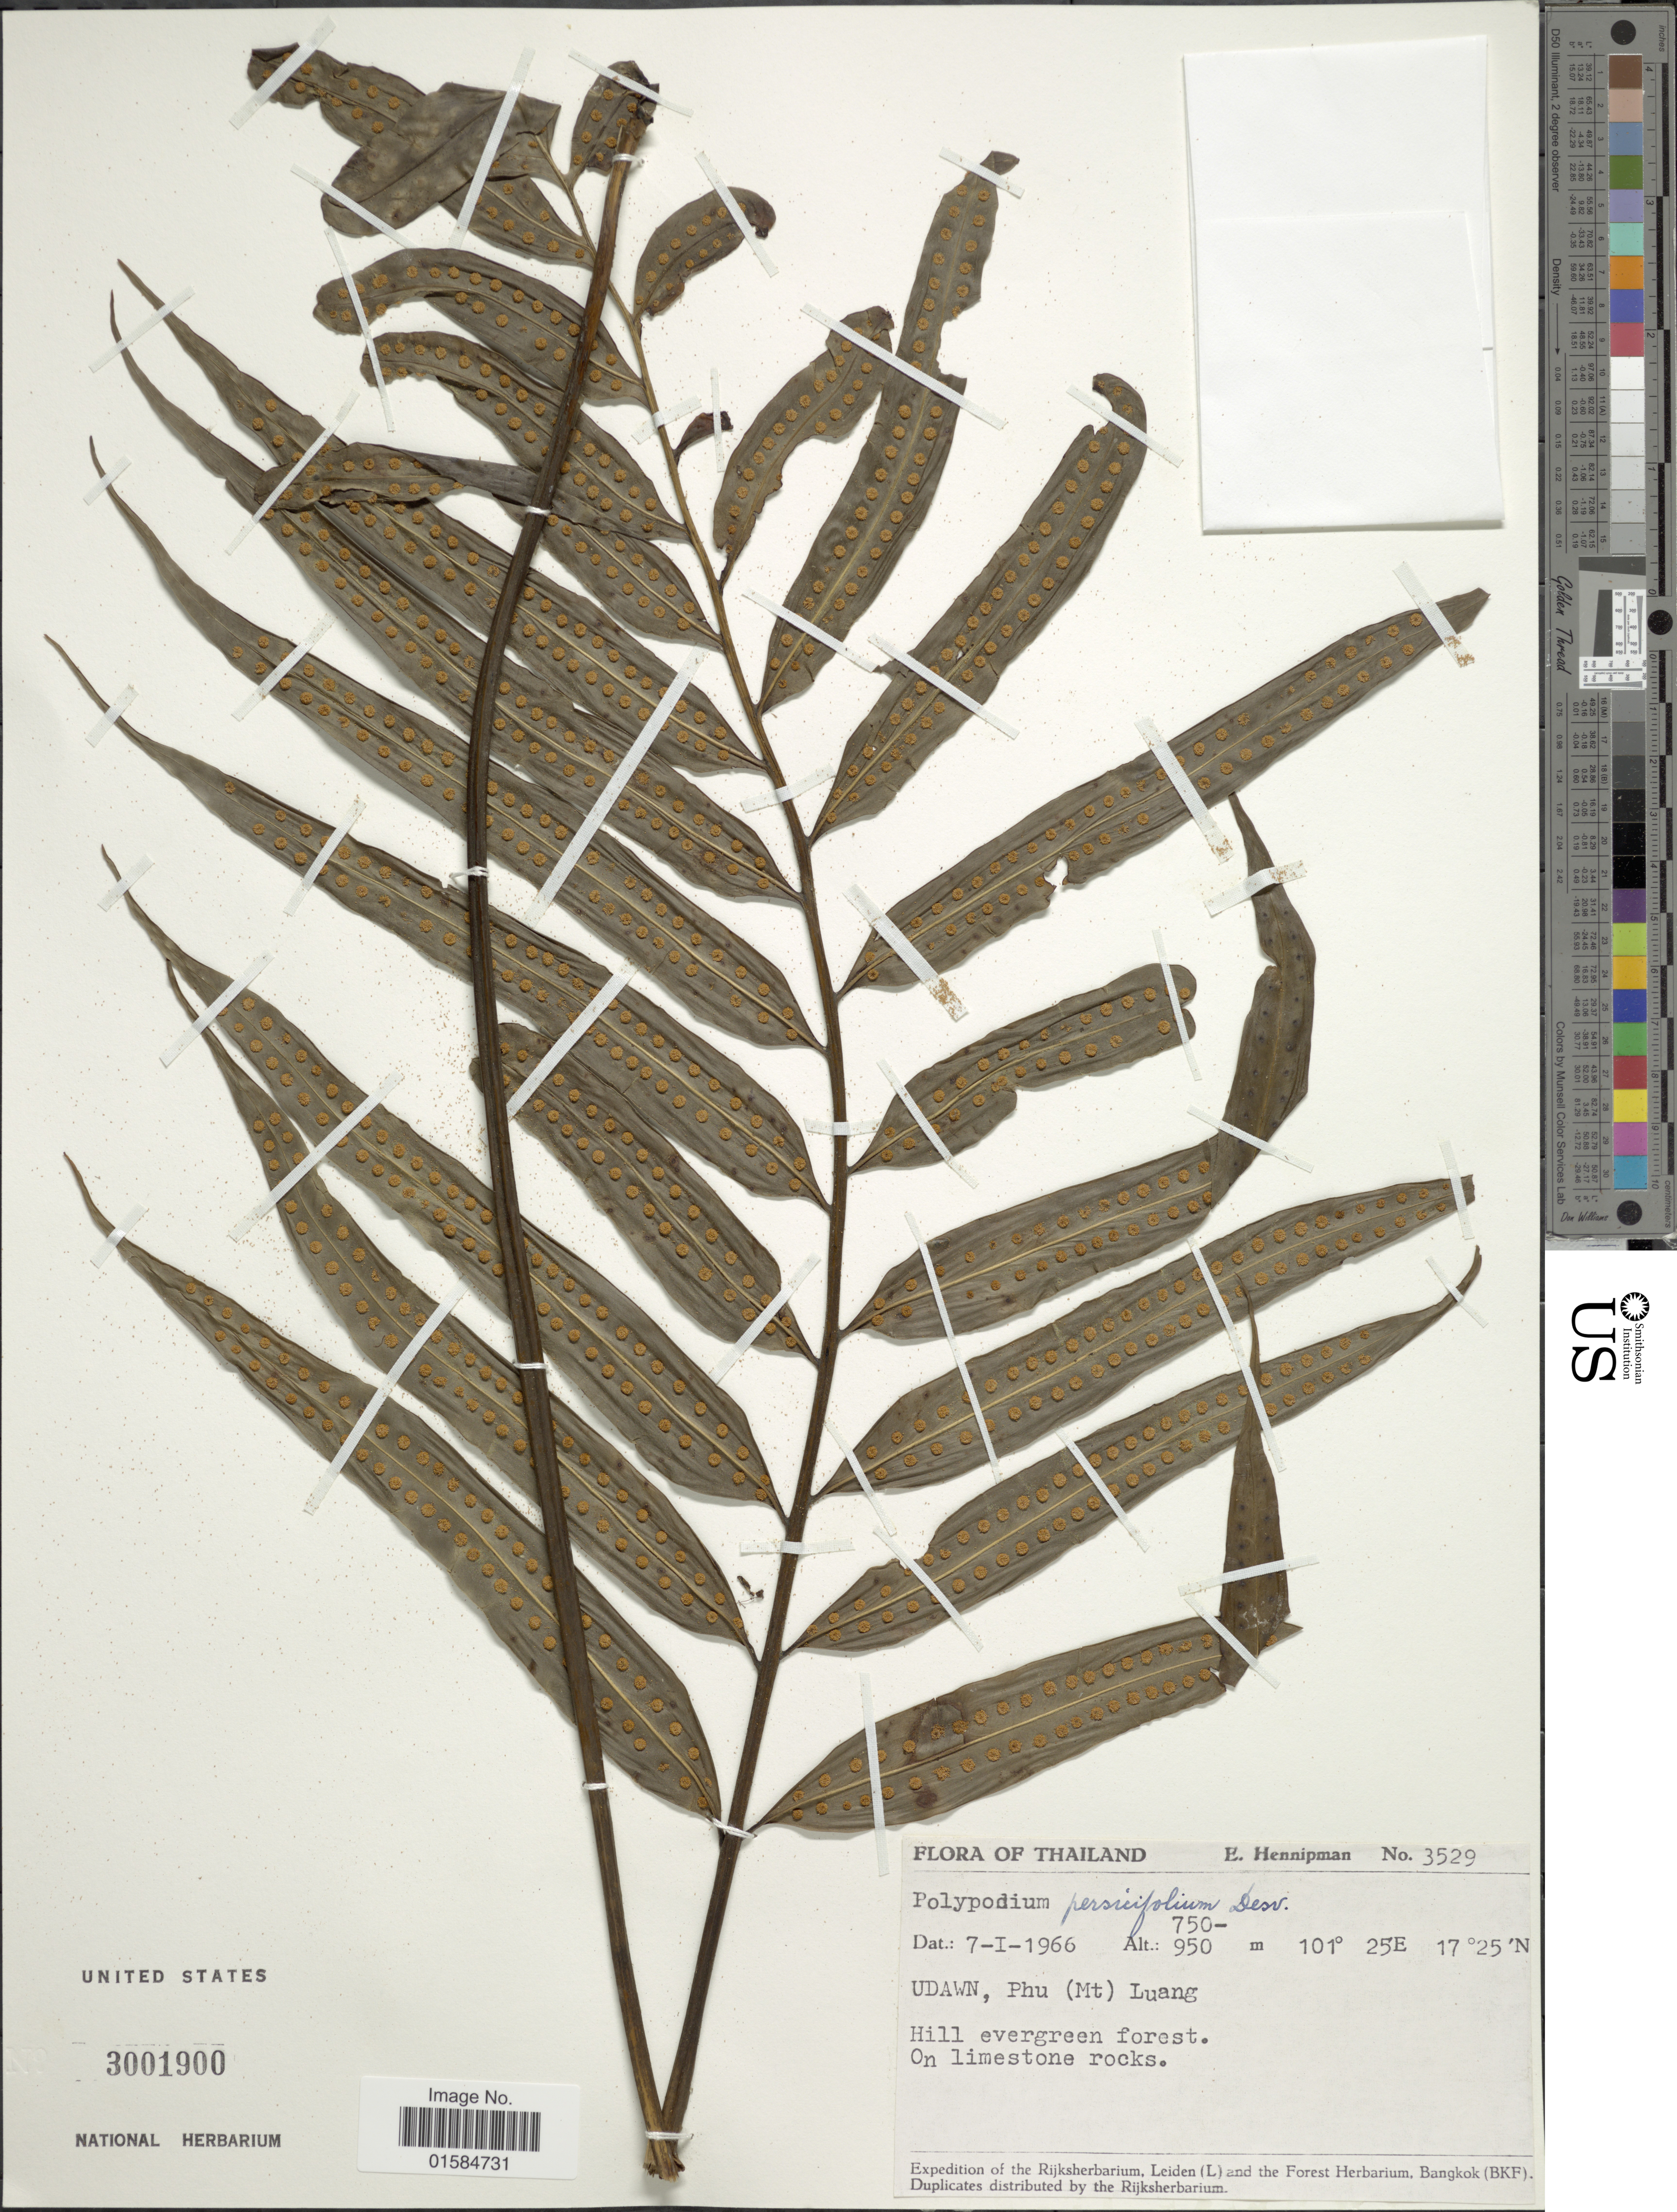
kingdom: Plantae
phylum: Tracheophyta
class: Polypodiopsida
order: Polypodiales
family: Polypodiaceae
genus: Goniophlebium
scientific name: Goniophlebium persicifolium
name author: (Desv.) Bedd.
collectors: E. Hennipman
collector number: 3529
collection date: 1966-01-07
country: Thailand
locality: Udawn, Phu (Mt) Luang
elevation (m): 750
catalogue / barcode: US 3001900